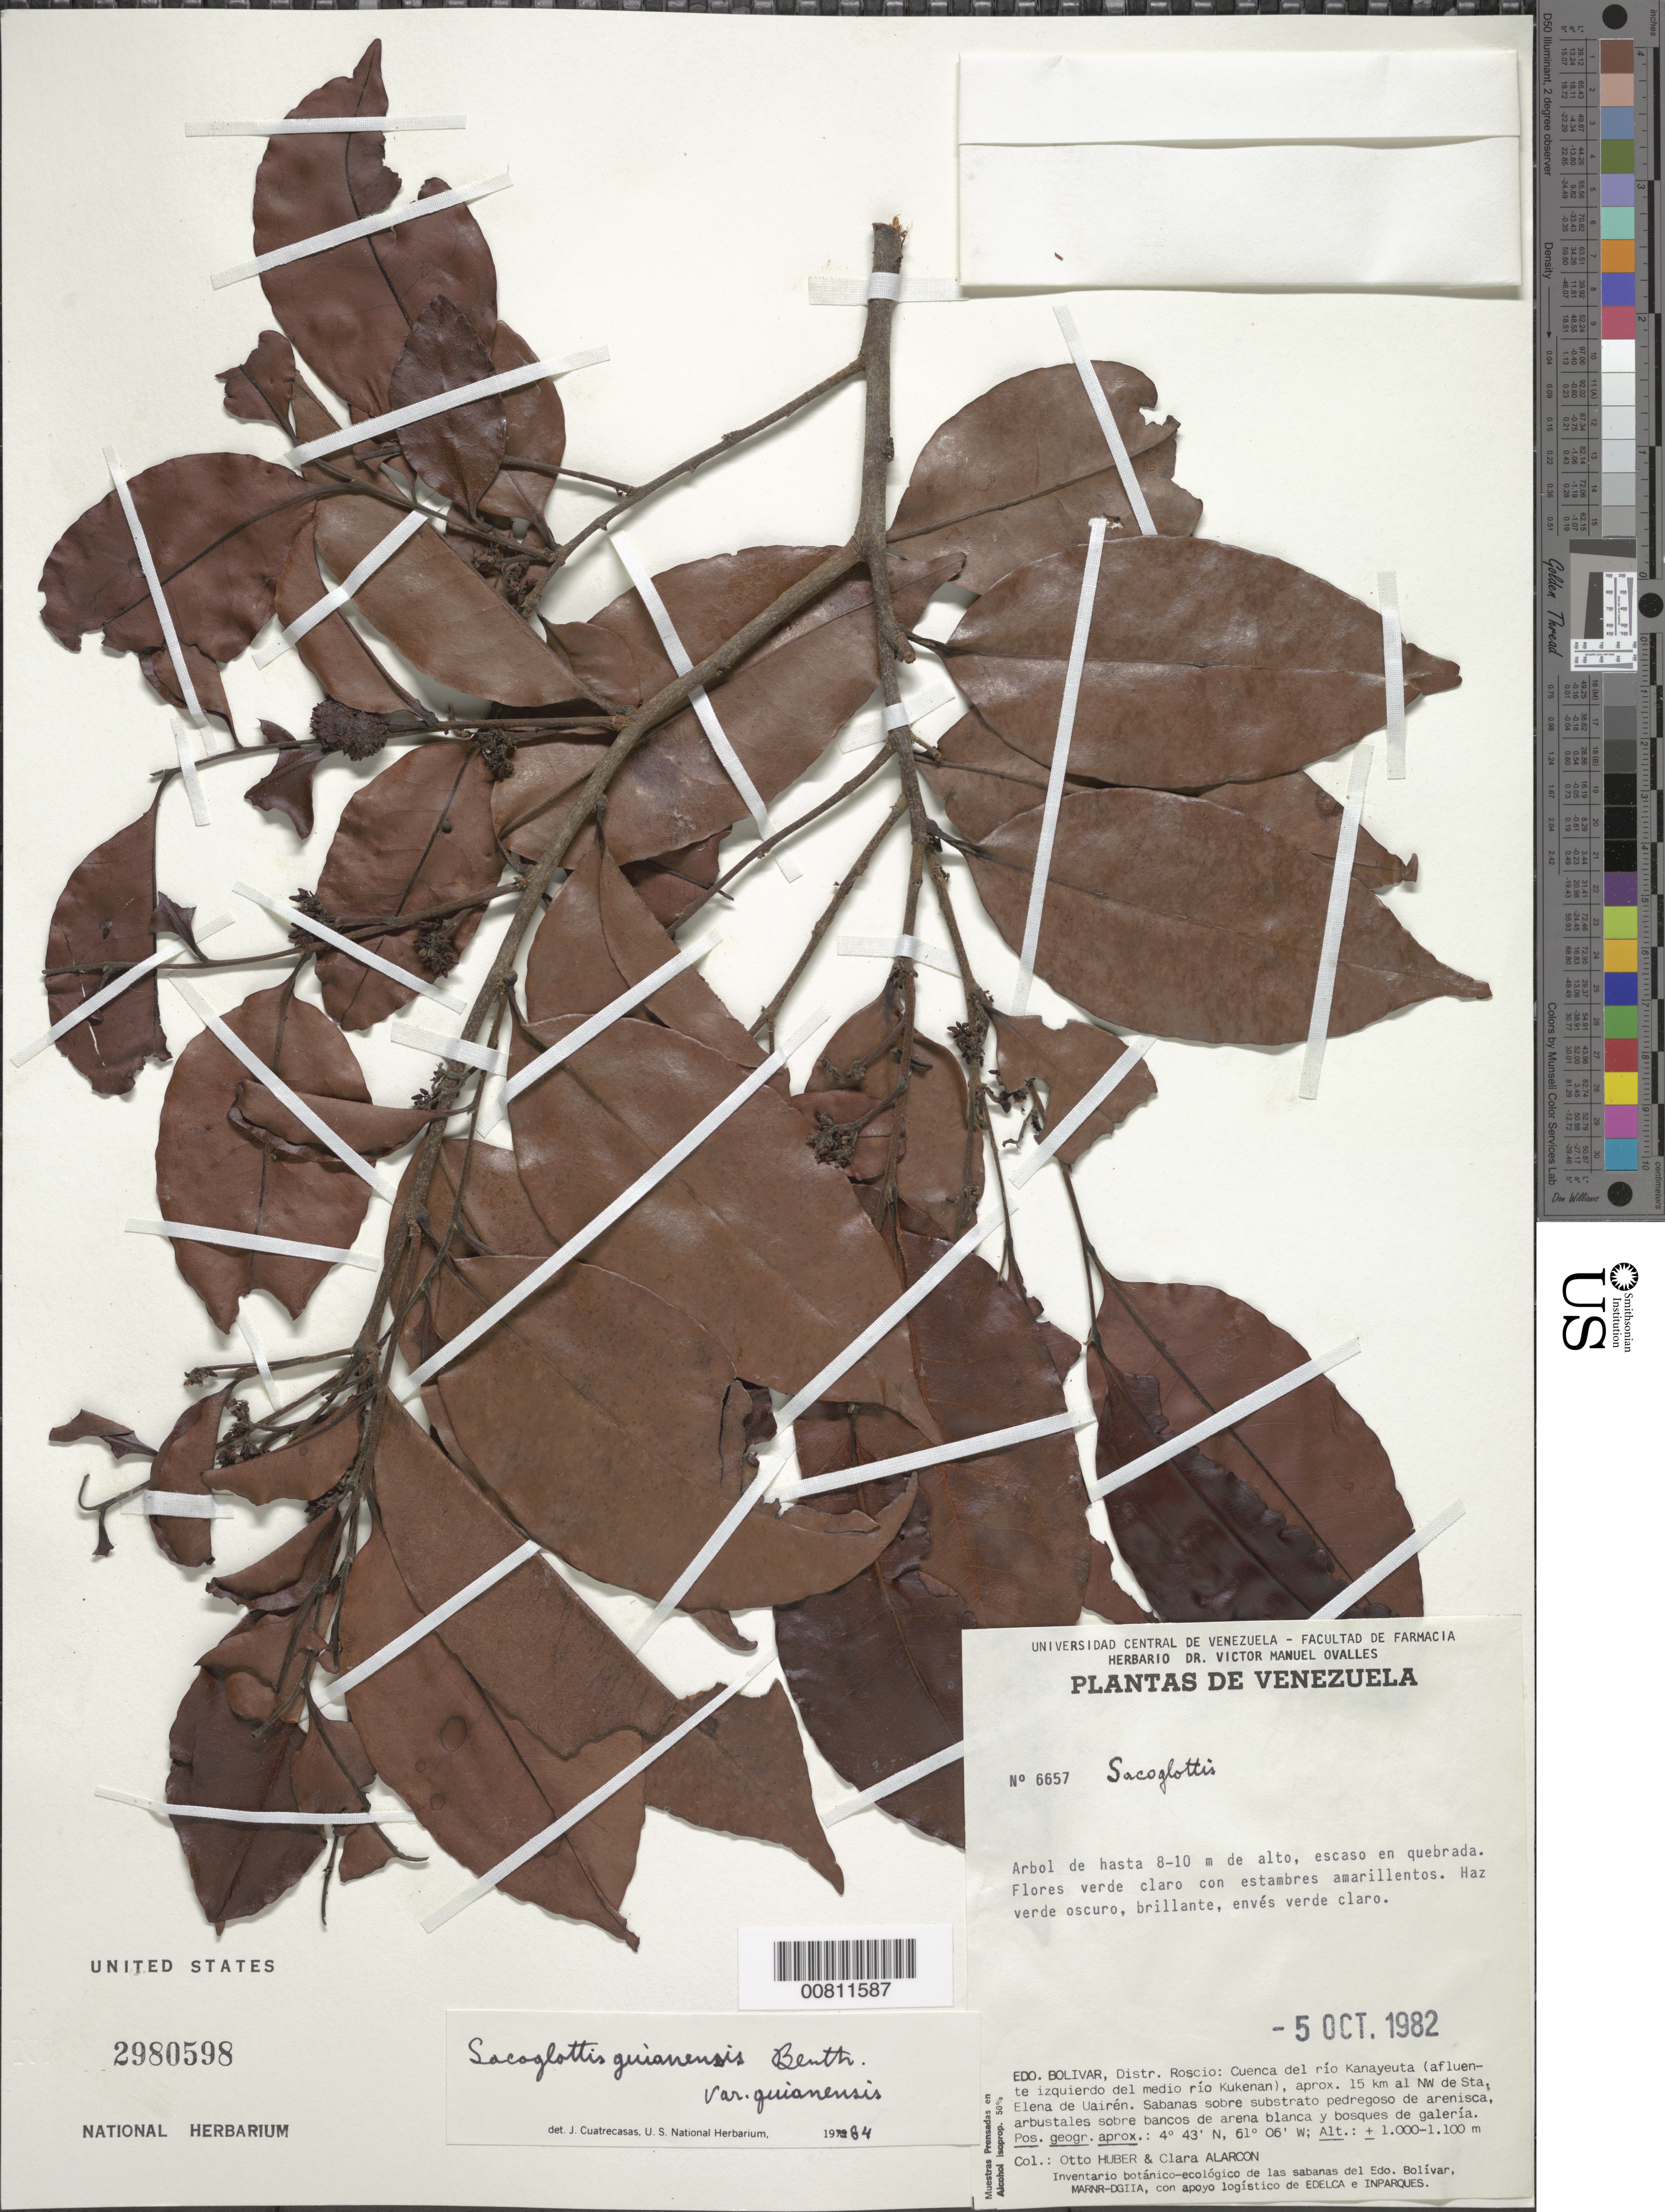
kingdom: Plantae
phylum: Tracheophyta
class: Magnoliopsida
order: Malpighiales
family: Humiriaceae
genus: Sacoglottis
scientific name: Sacoglottis guianensis var. guianensis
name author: Benth.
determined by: Cuatrecasas, J.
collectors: O. Huber & C. Alarcon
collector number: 6657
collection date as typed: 5-Oct-82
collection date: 1982-10-05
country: Venezuela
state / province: Bolívar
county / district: Roscio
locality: Cuenca del Río Kanayeuta (afl izquierdo del medio Río Kukenan) aprox 15 km al NW de Sta. Elena de Uairen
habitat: Quebrada. Sabanas sobre substrato pedregoso de arenisca, arbustales sobre bancos de arena blanca y bosques de galería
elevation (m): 1000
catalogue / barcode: US 2980598